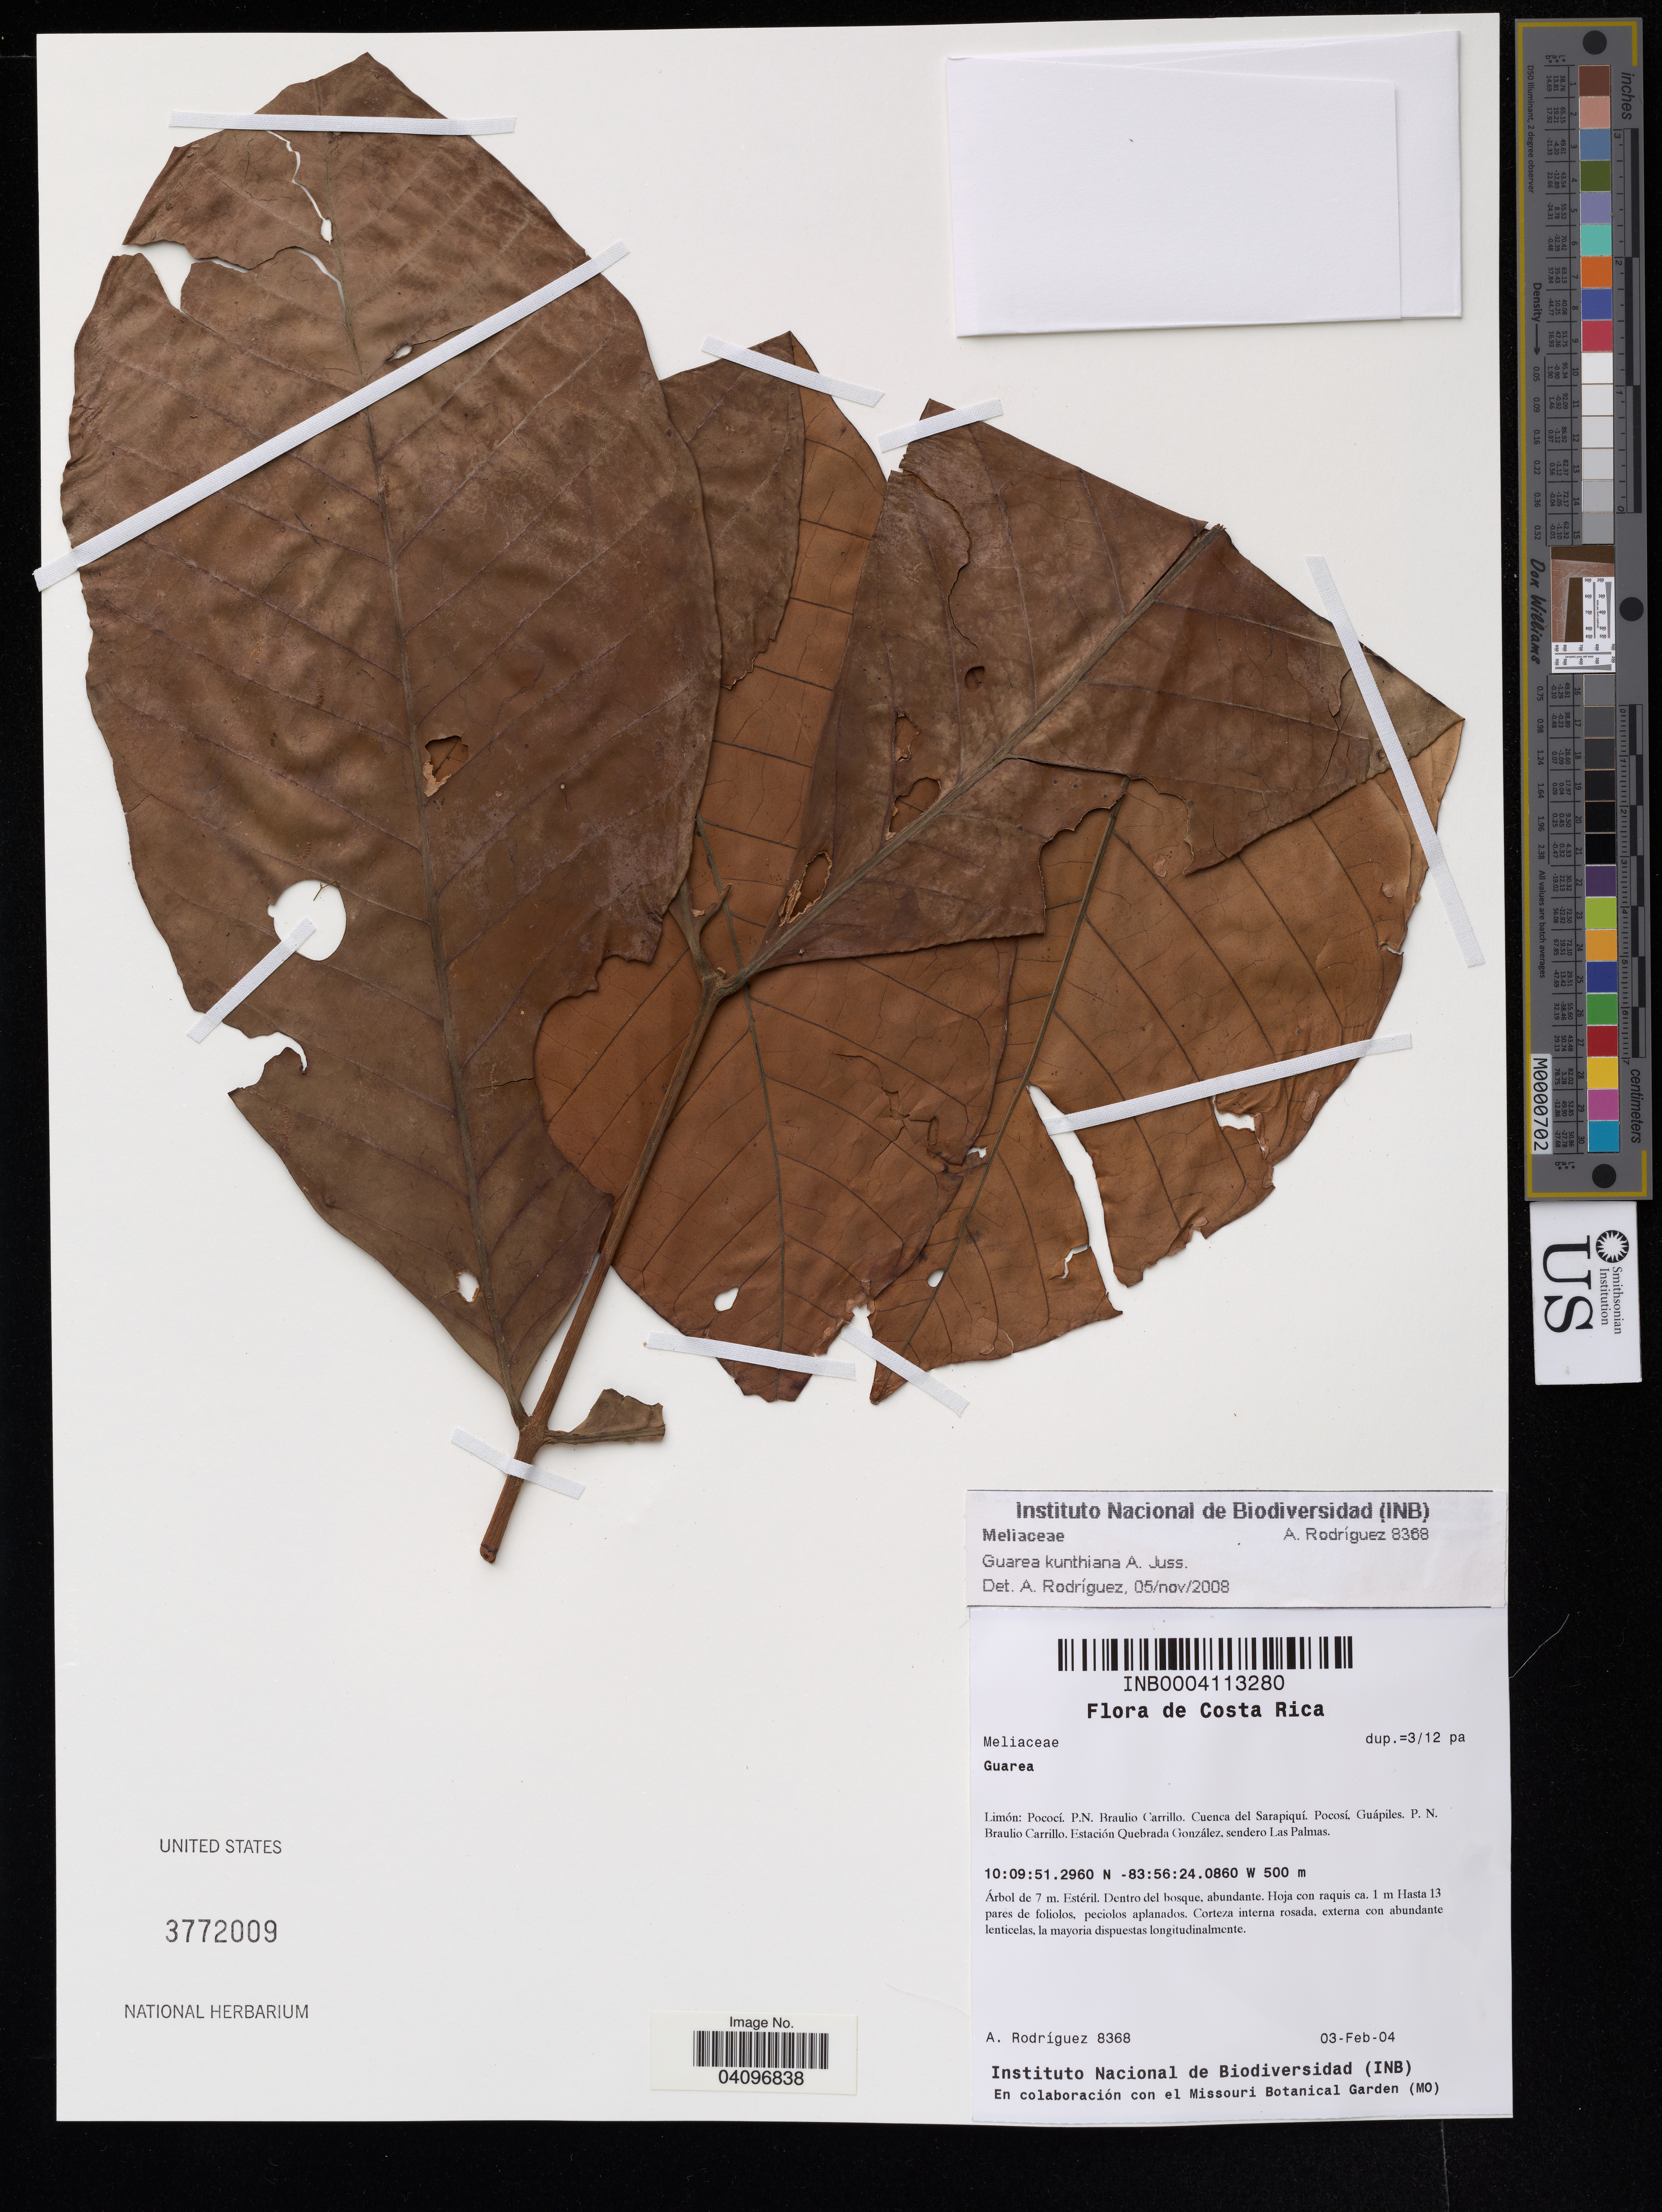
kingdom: Plantae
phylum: Tracheophyta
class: Magnoliopsida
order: Sapindales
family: Meliaceae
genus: Guarea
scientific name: Guarea kunthiana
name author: A. Juss.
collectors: A. Rodríguez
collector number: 8368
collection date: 2004-02-03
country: Costa Rica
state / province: Limón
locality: Pococí. P.N. Braulio Carrillo. Cuenca del Sarapiquí. Pocosí, Guápiles. P. N. Braulio Carrillo. Estación Quebrada González, sendero Las Palmas.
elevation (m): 500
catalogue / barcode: US 3772009